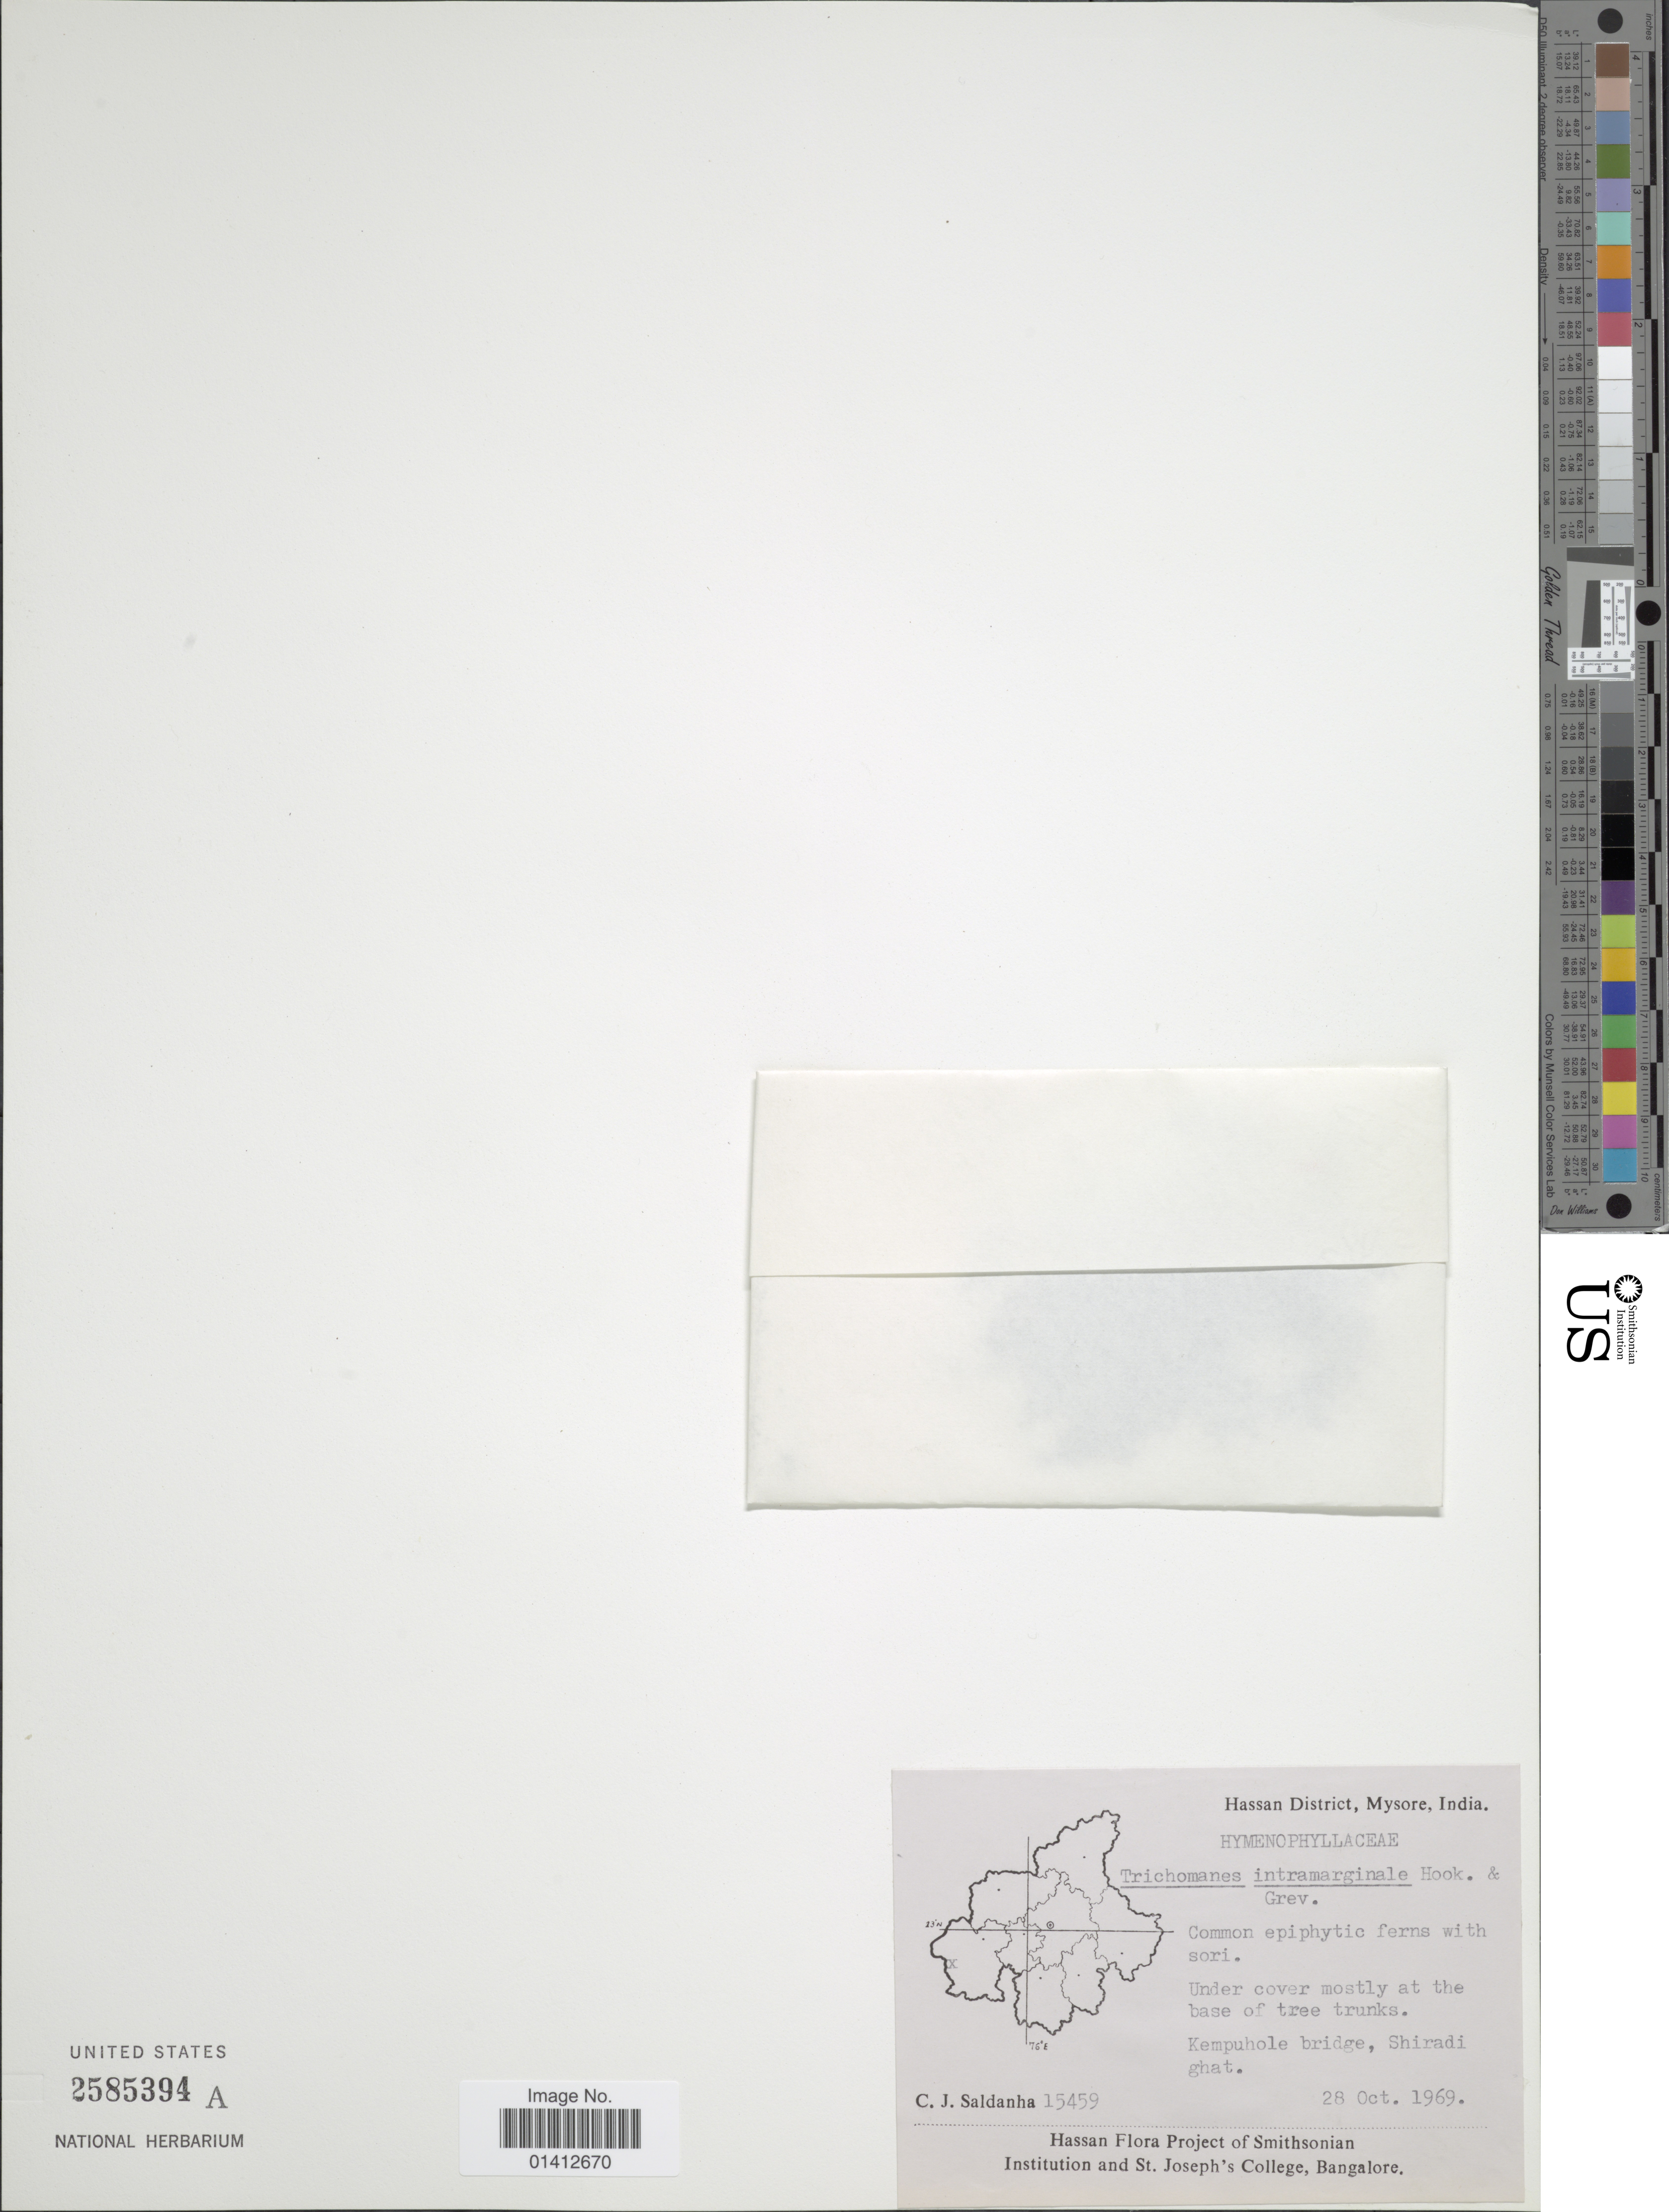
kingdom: Plantae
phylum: Tracheophyta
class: Polypodiopsida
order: Hymenophyllales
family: Hymenophyllaceae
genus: Crepidomanes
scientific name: Crepidomanes intramarginale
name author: (C. Presl) C. Presl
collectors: C. J. Saldanha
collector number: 15459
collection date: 1969-10-28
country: India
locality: Hassan District, Mysore, Kempuhole bridge, Shiradi ghat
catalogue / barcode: US 2585394A